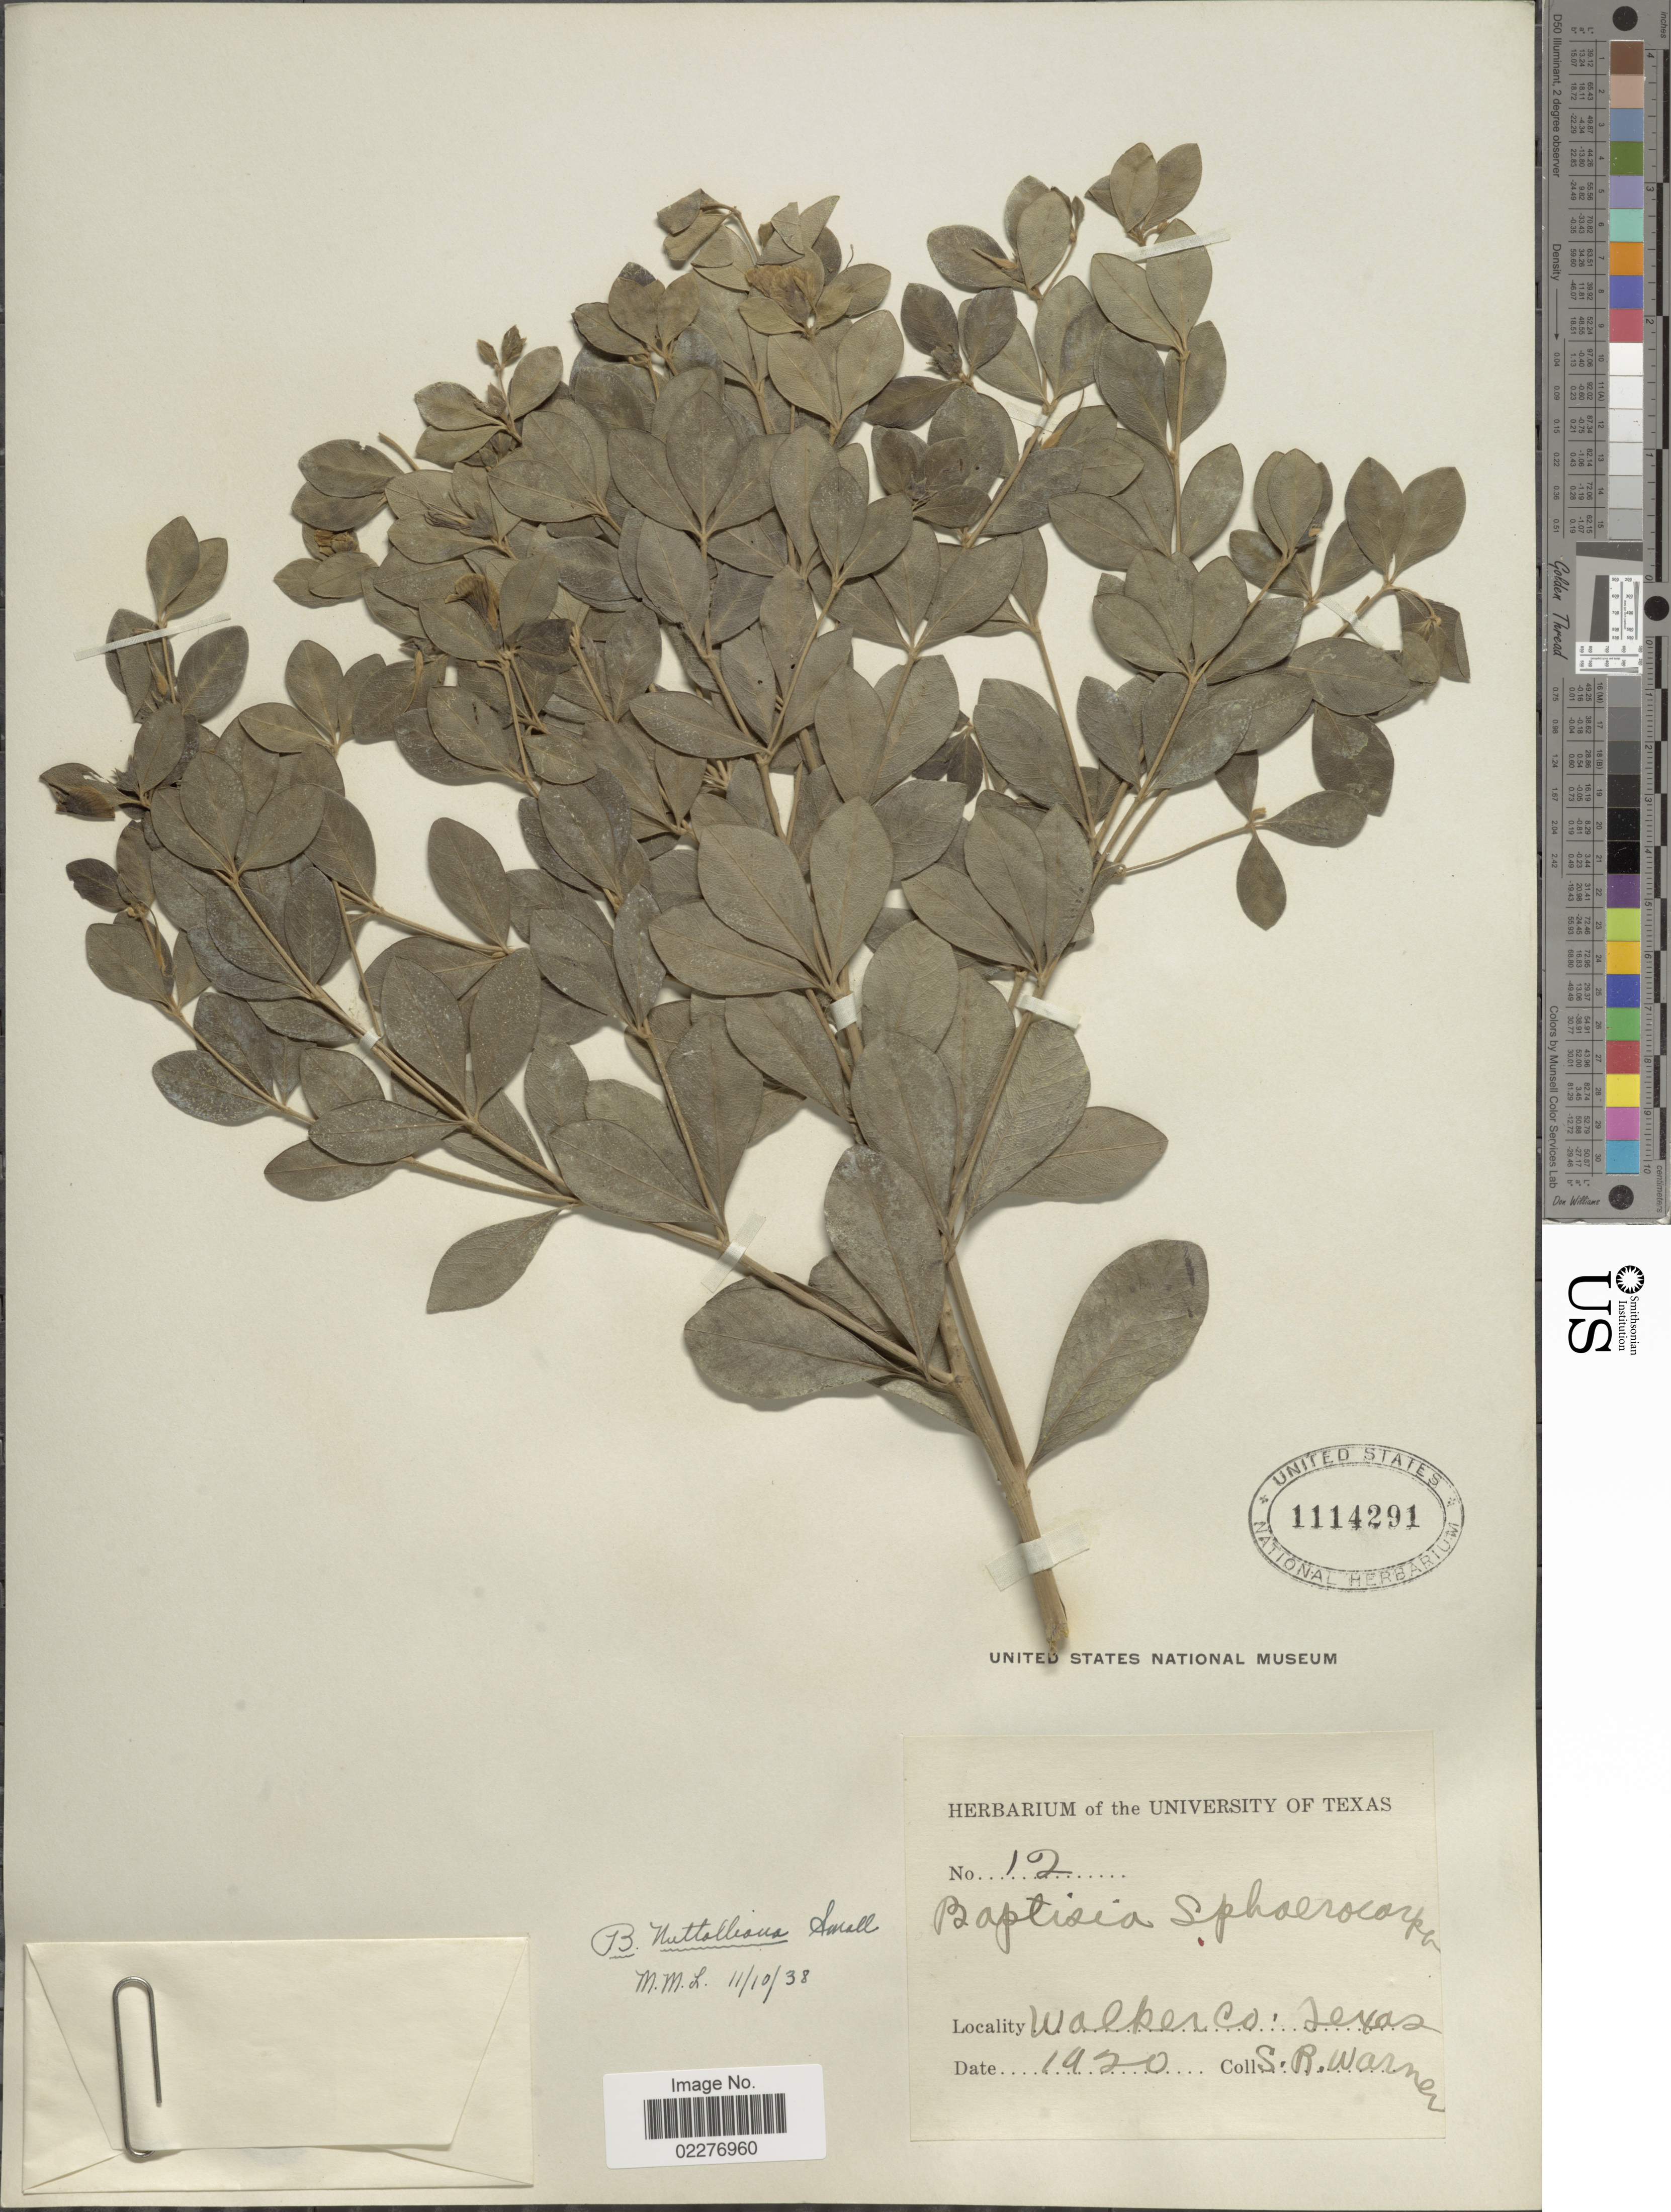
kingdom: Plantae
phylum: Tracheophyta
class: Magnoliopsida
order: Fabales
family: Fabaceae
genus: Baptisia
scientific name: Baptisia nuttalliana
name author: Small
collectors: S. Warner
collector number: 12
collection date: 1920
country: United States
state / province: Texas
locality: Walker Co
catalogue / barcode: US 1114291